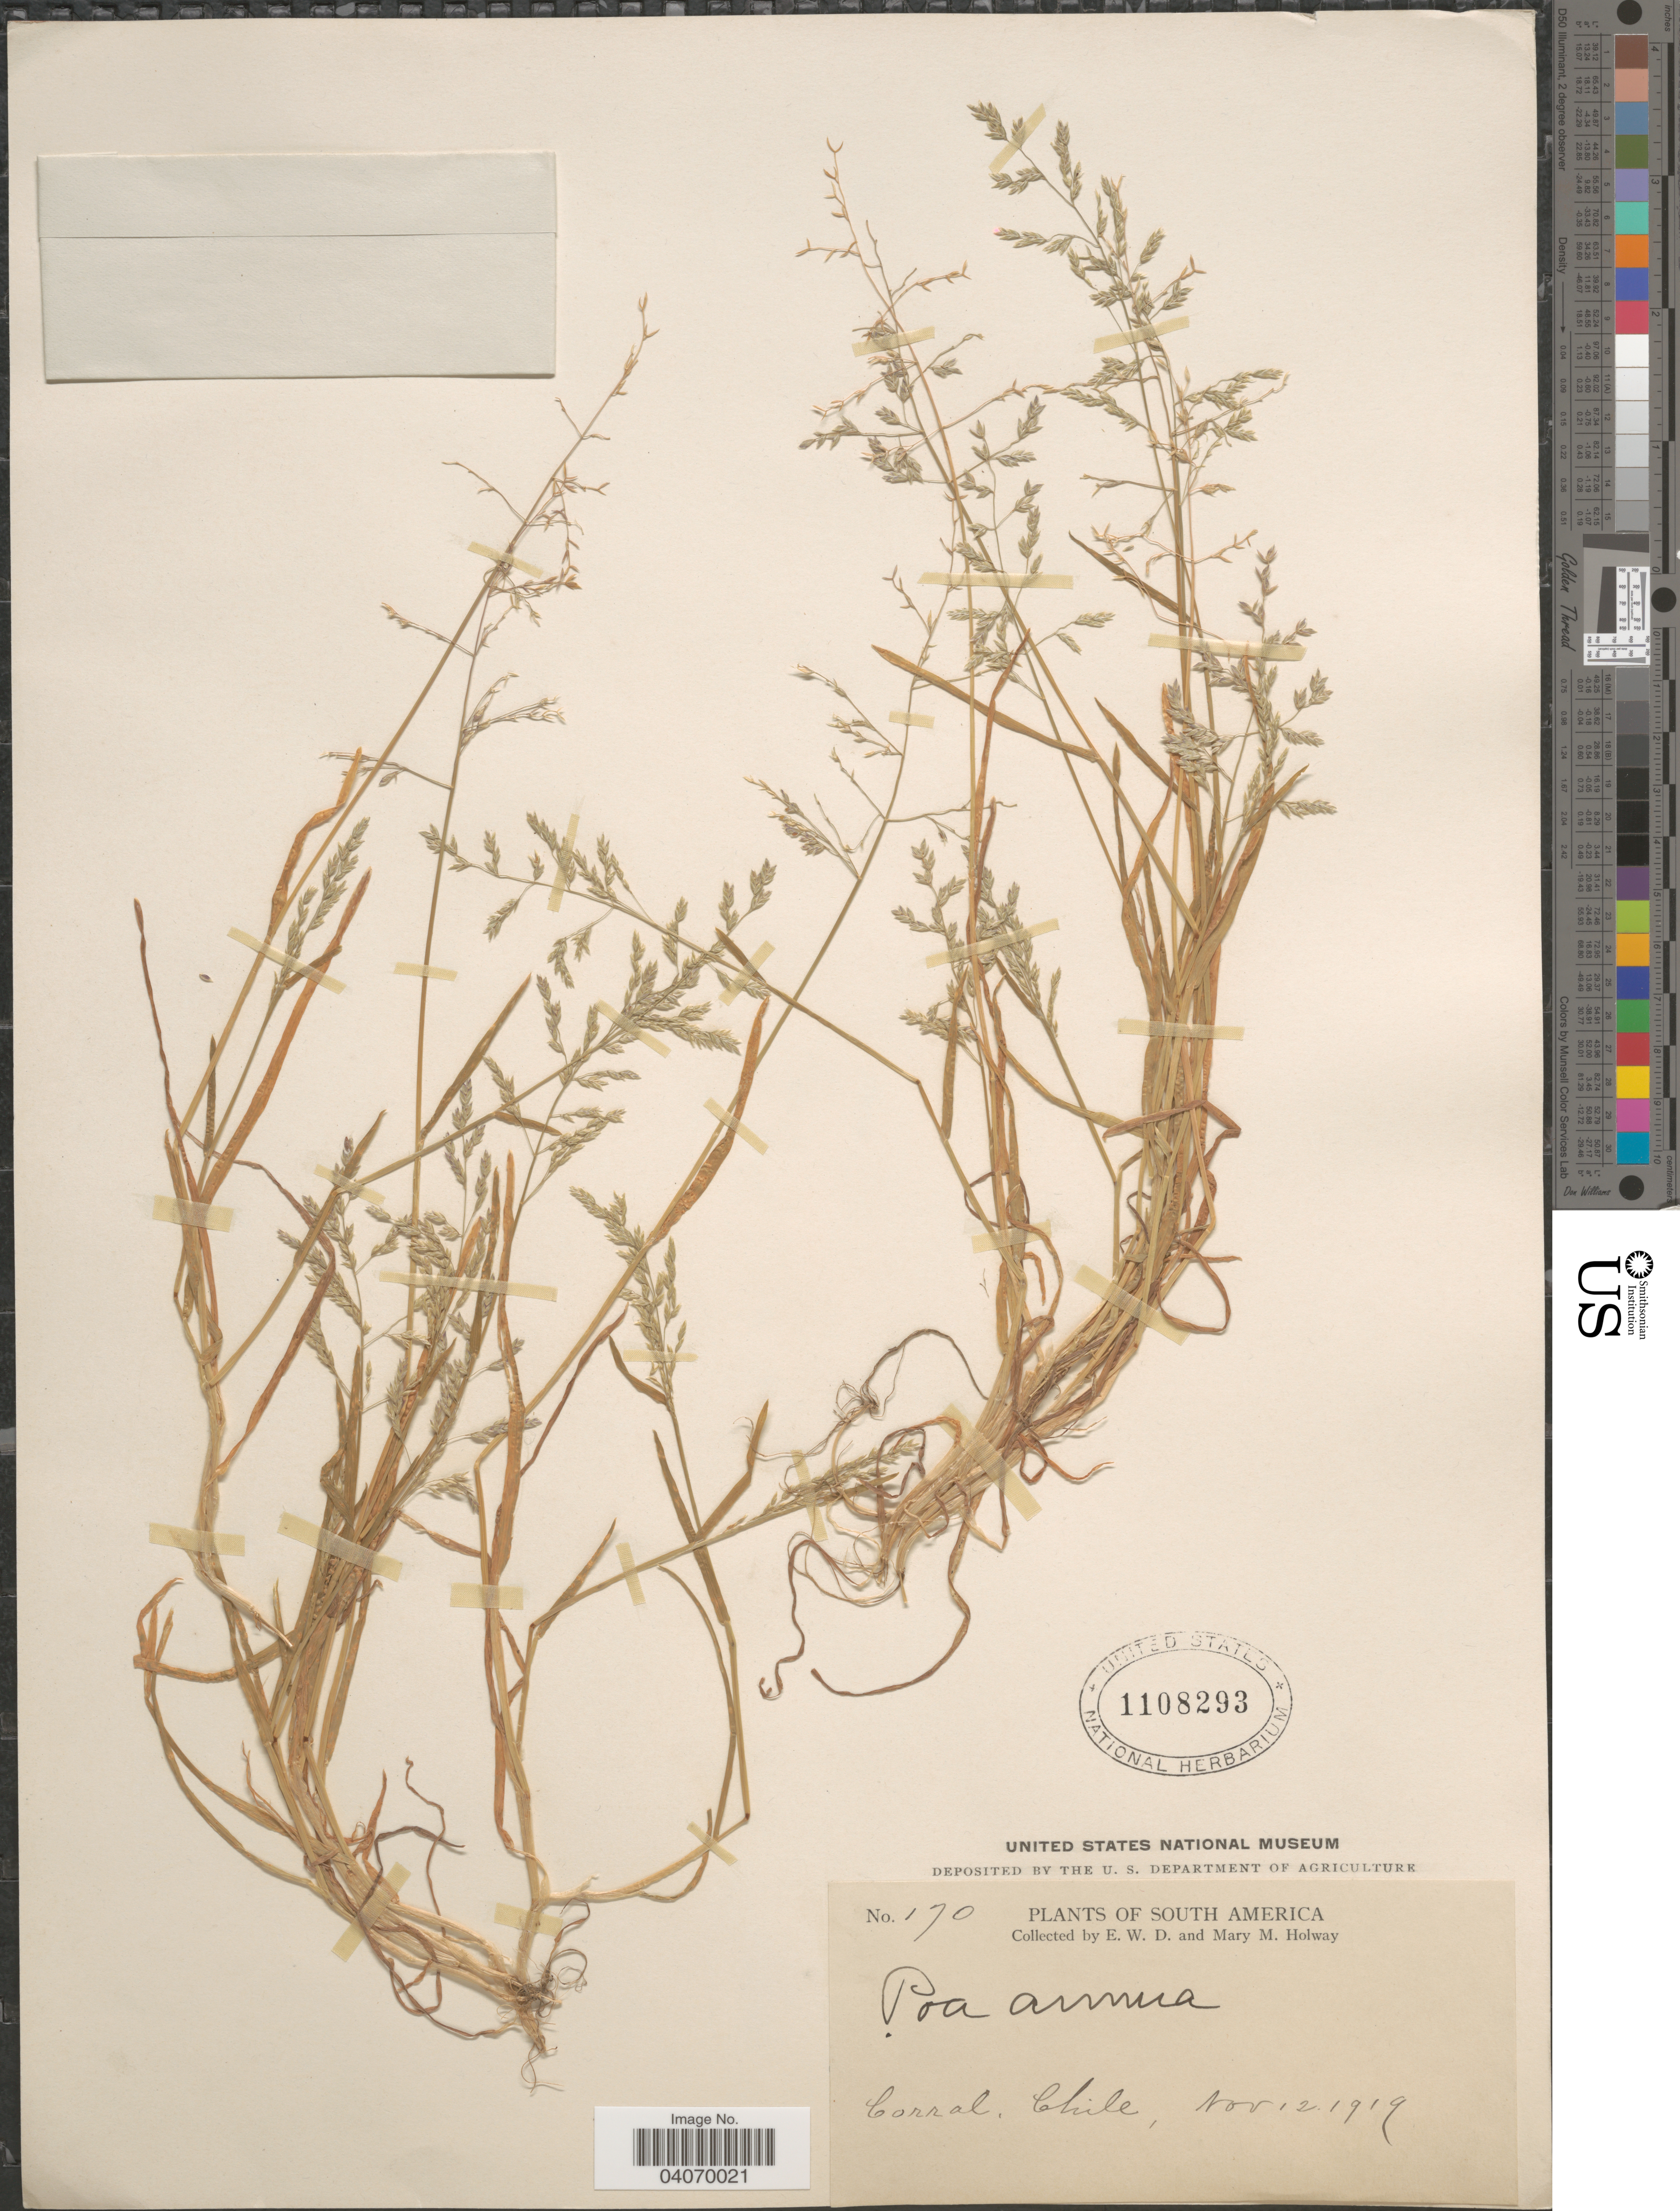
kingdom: Plantae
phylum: Tracheophyta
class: Liliopsida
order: Poales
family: Poaceae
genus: Poa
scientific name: Poa annua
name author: L.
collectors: E. W. D. Holway & M. M. Holway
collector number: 170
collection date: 1919-11-12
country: Chile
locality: Corral.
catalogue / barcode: US 1108293